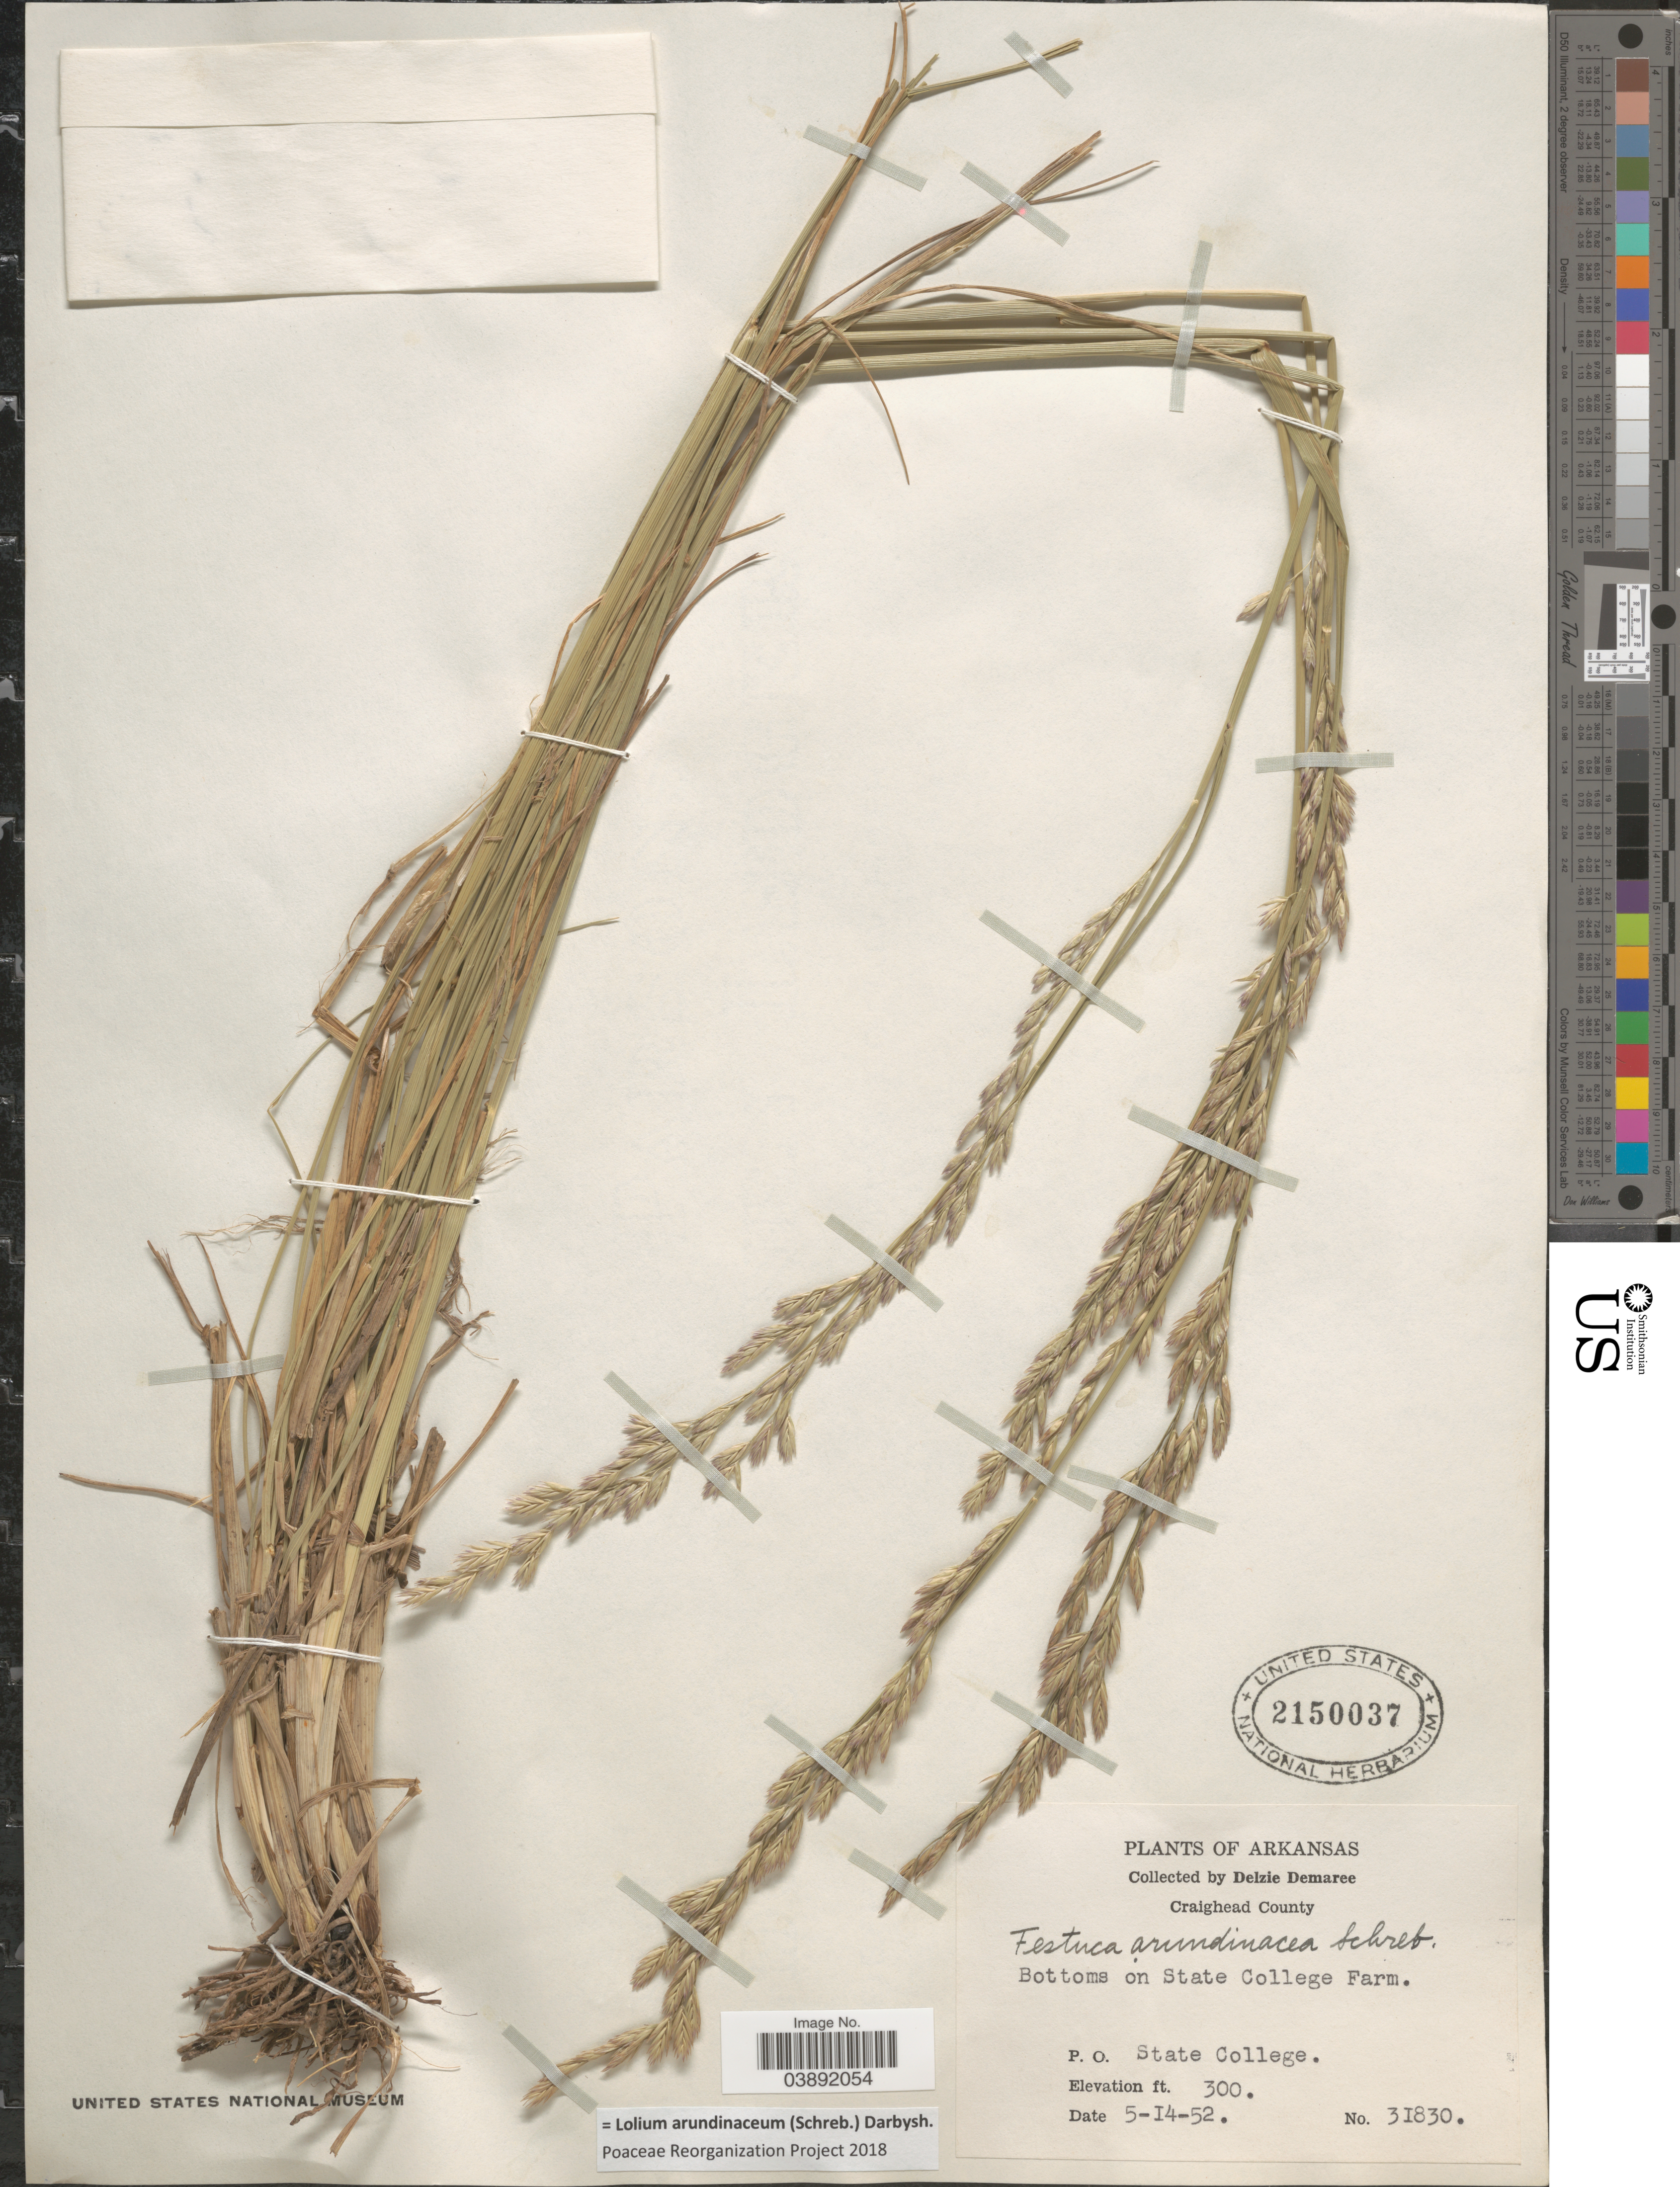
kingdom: Plantae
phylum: Tracheophyta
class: Liliopsida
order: Poales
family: Poaceae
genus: Lolium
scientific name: Lolium arundinaceum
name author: (Schreb.) Darbysh.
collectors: D. Demaree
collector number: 31830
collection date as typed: Transcribed d/m/y: 14/5/52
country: United States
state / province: Arkansas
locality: Craighead County. Bottoms on State College Farm. P. O. State College.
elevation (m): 91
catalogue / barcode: US 2150037